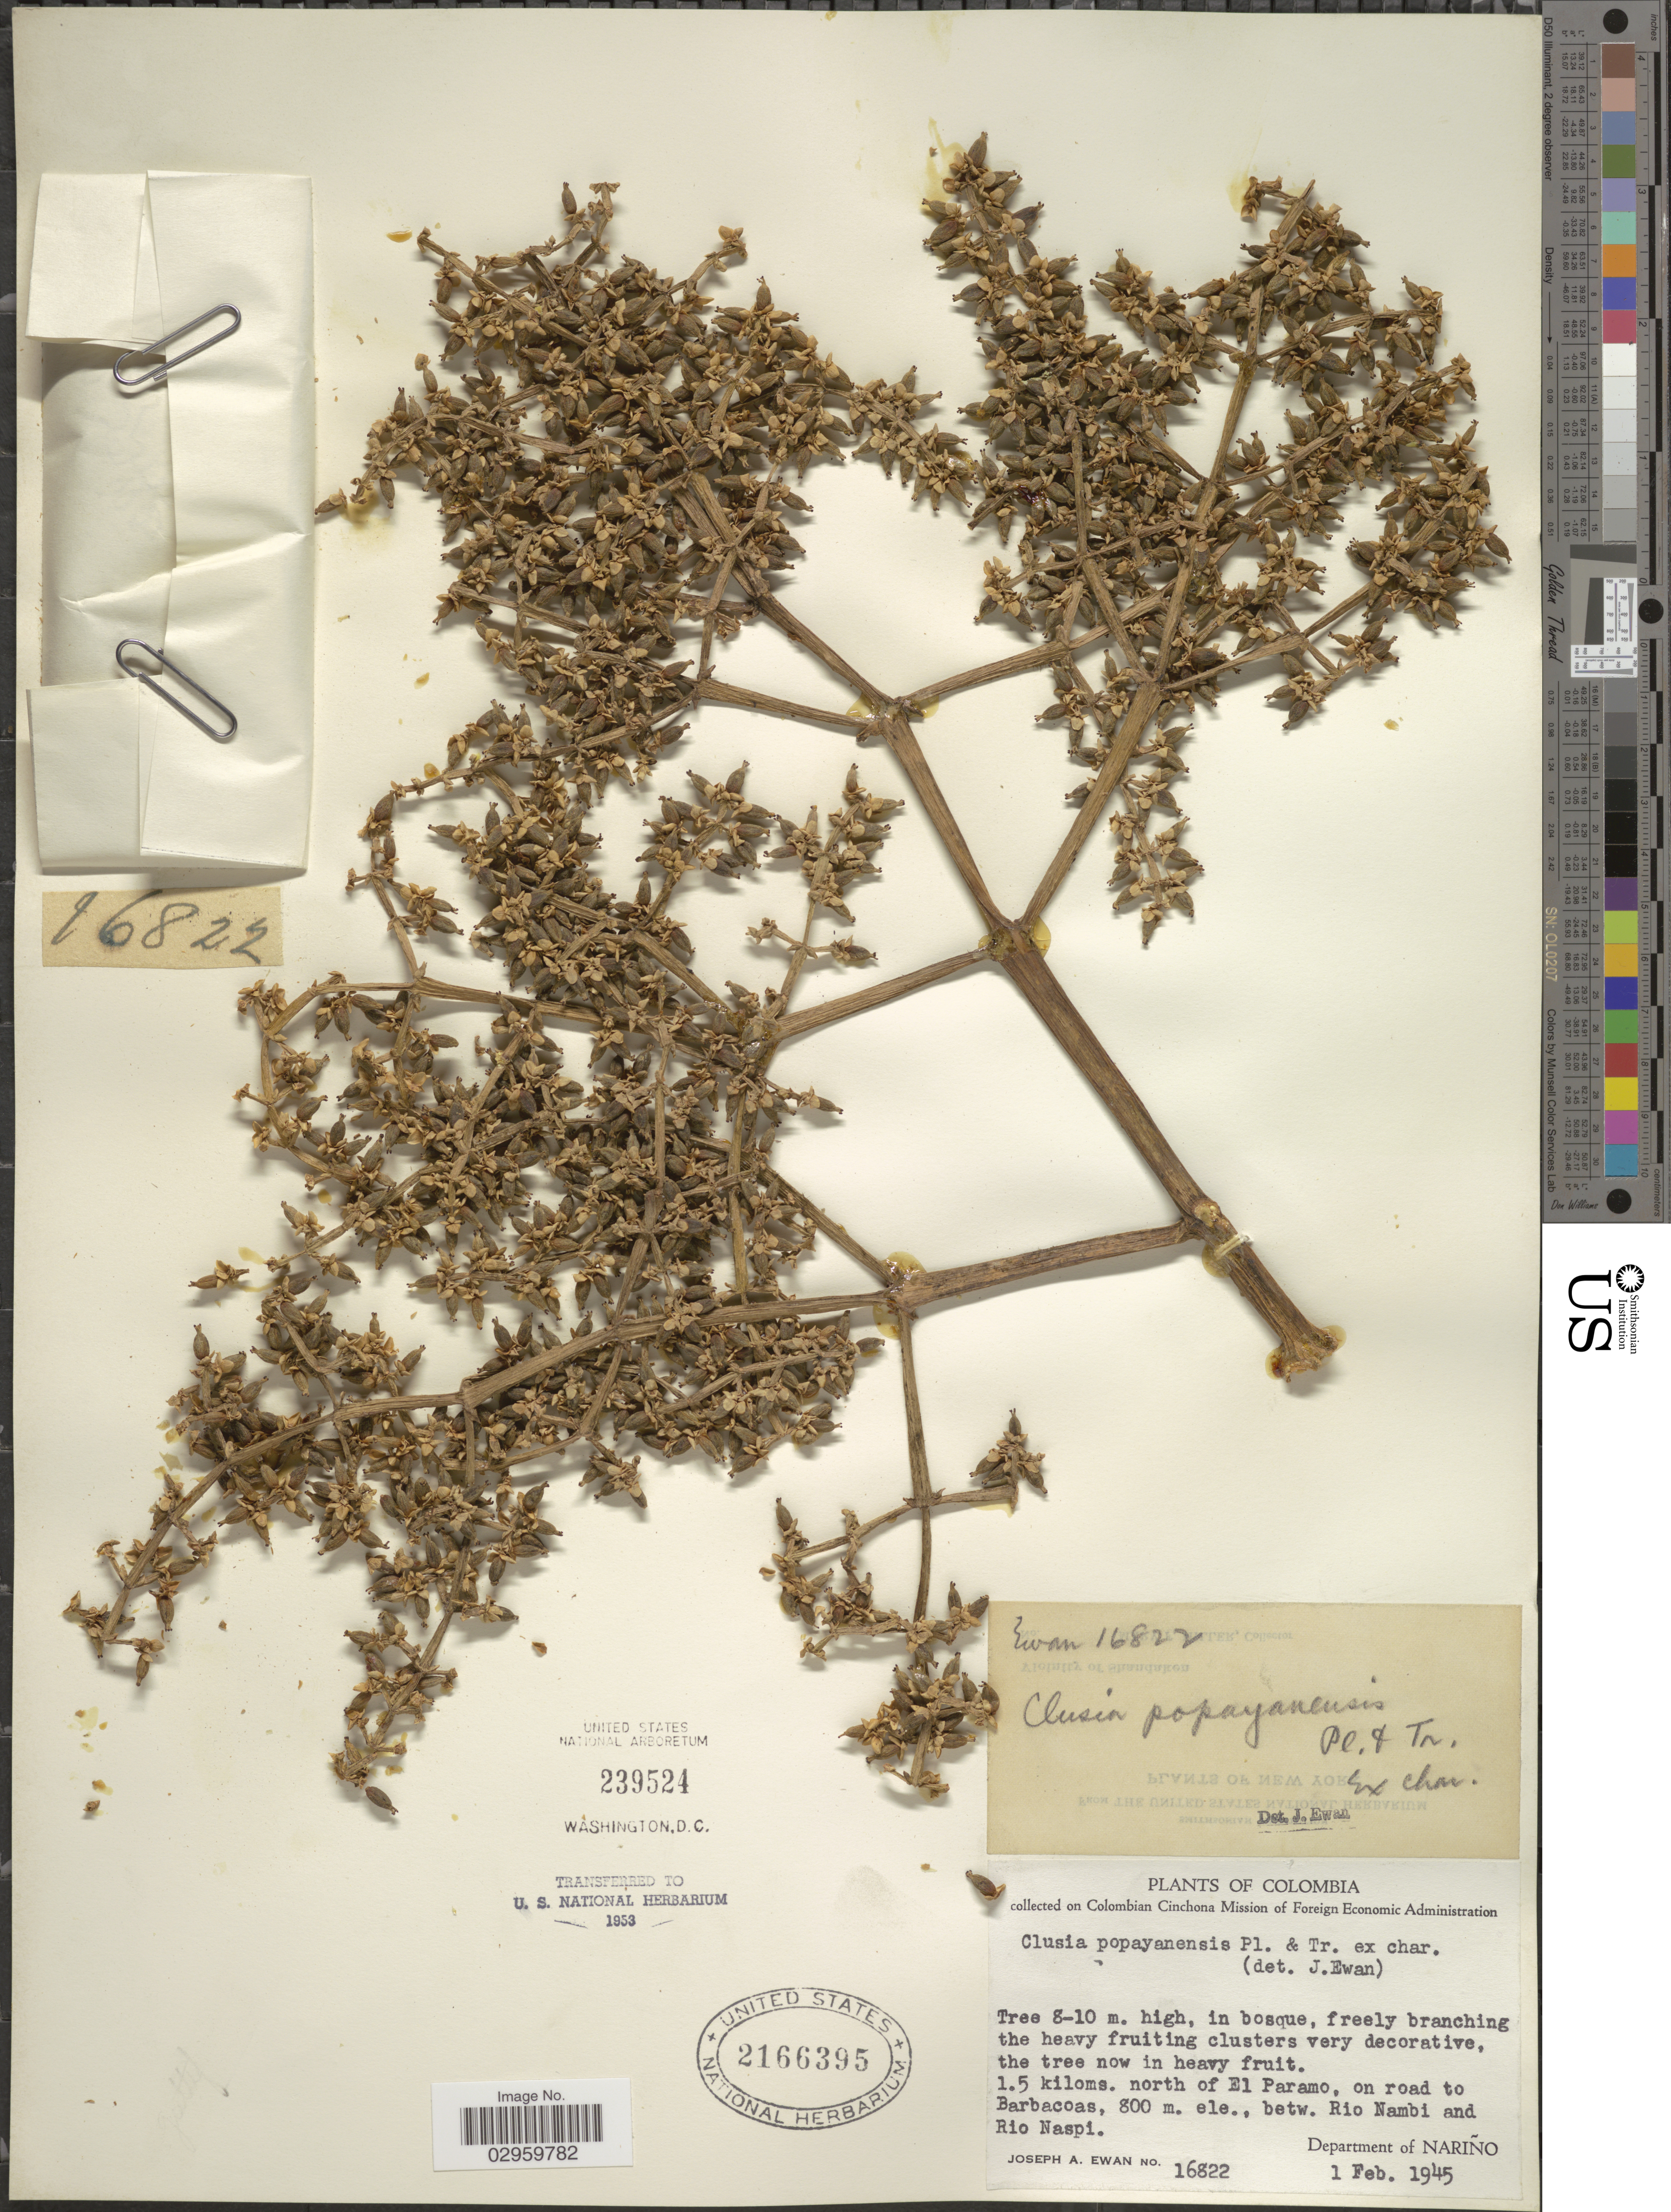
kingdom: Plantae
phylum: Tracheophyta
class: Magnoliopsida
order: Malpighiales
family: Clusiaceae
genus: Clusia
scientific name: Clusia popayenensis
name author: Planch. & Triana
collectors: J. A. Ewan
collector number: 16822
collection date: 1945-02-01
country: Colombia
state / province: Nariño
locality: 1.5 kiloms. north of El Paramo, on road to Barbacoas, betw. Rio Nambi and Rio Naspi. Department of Nariño.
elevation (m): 800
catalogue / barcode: US 2166395